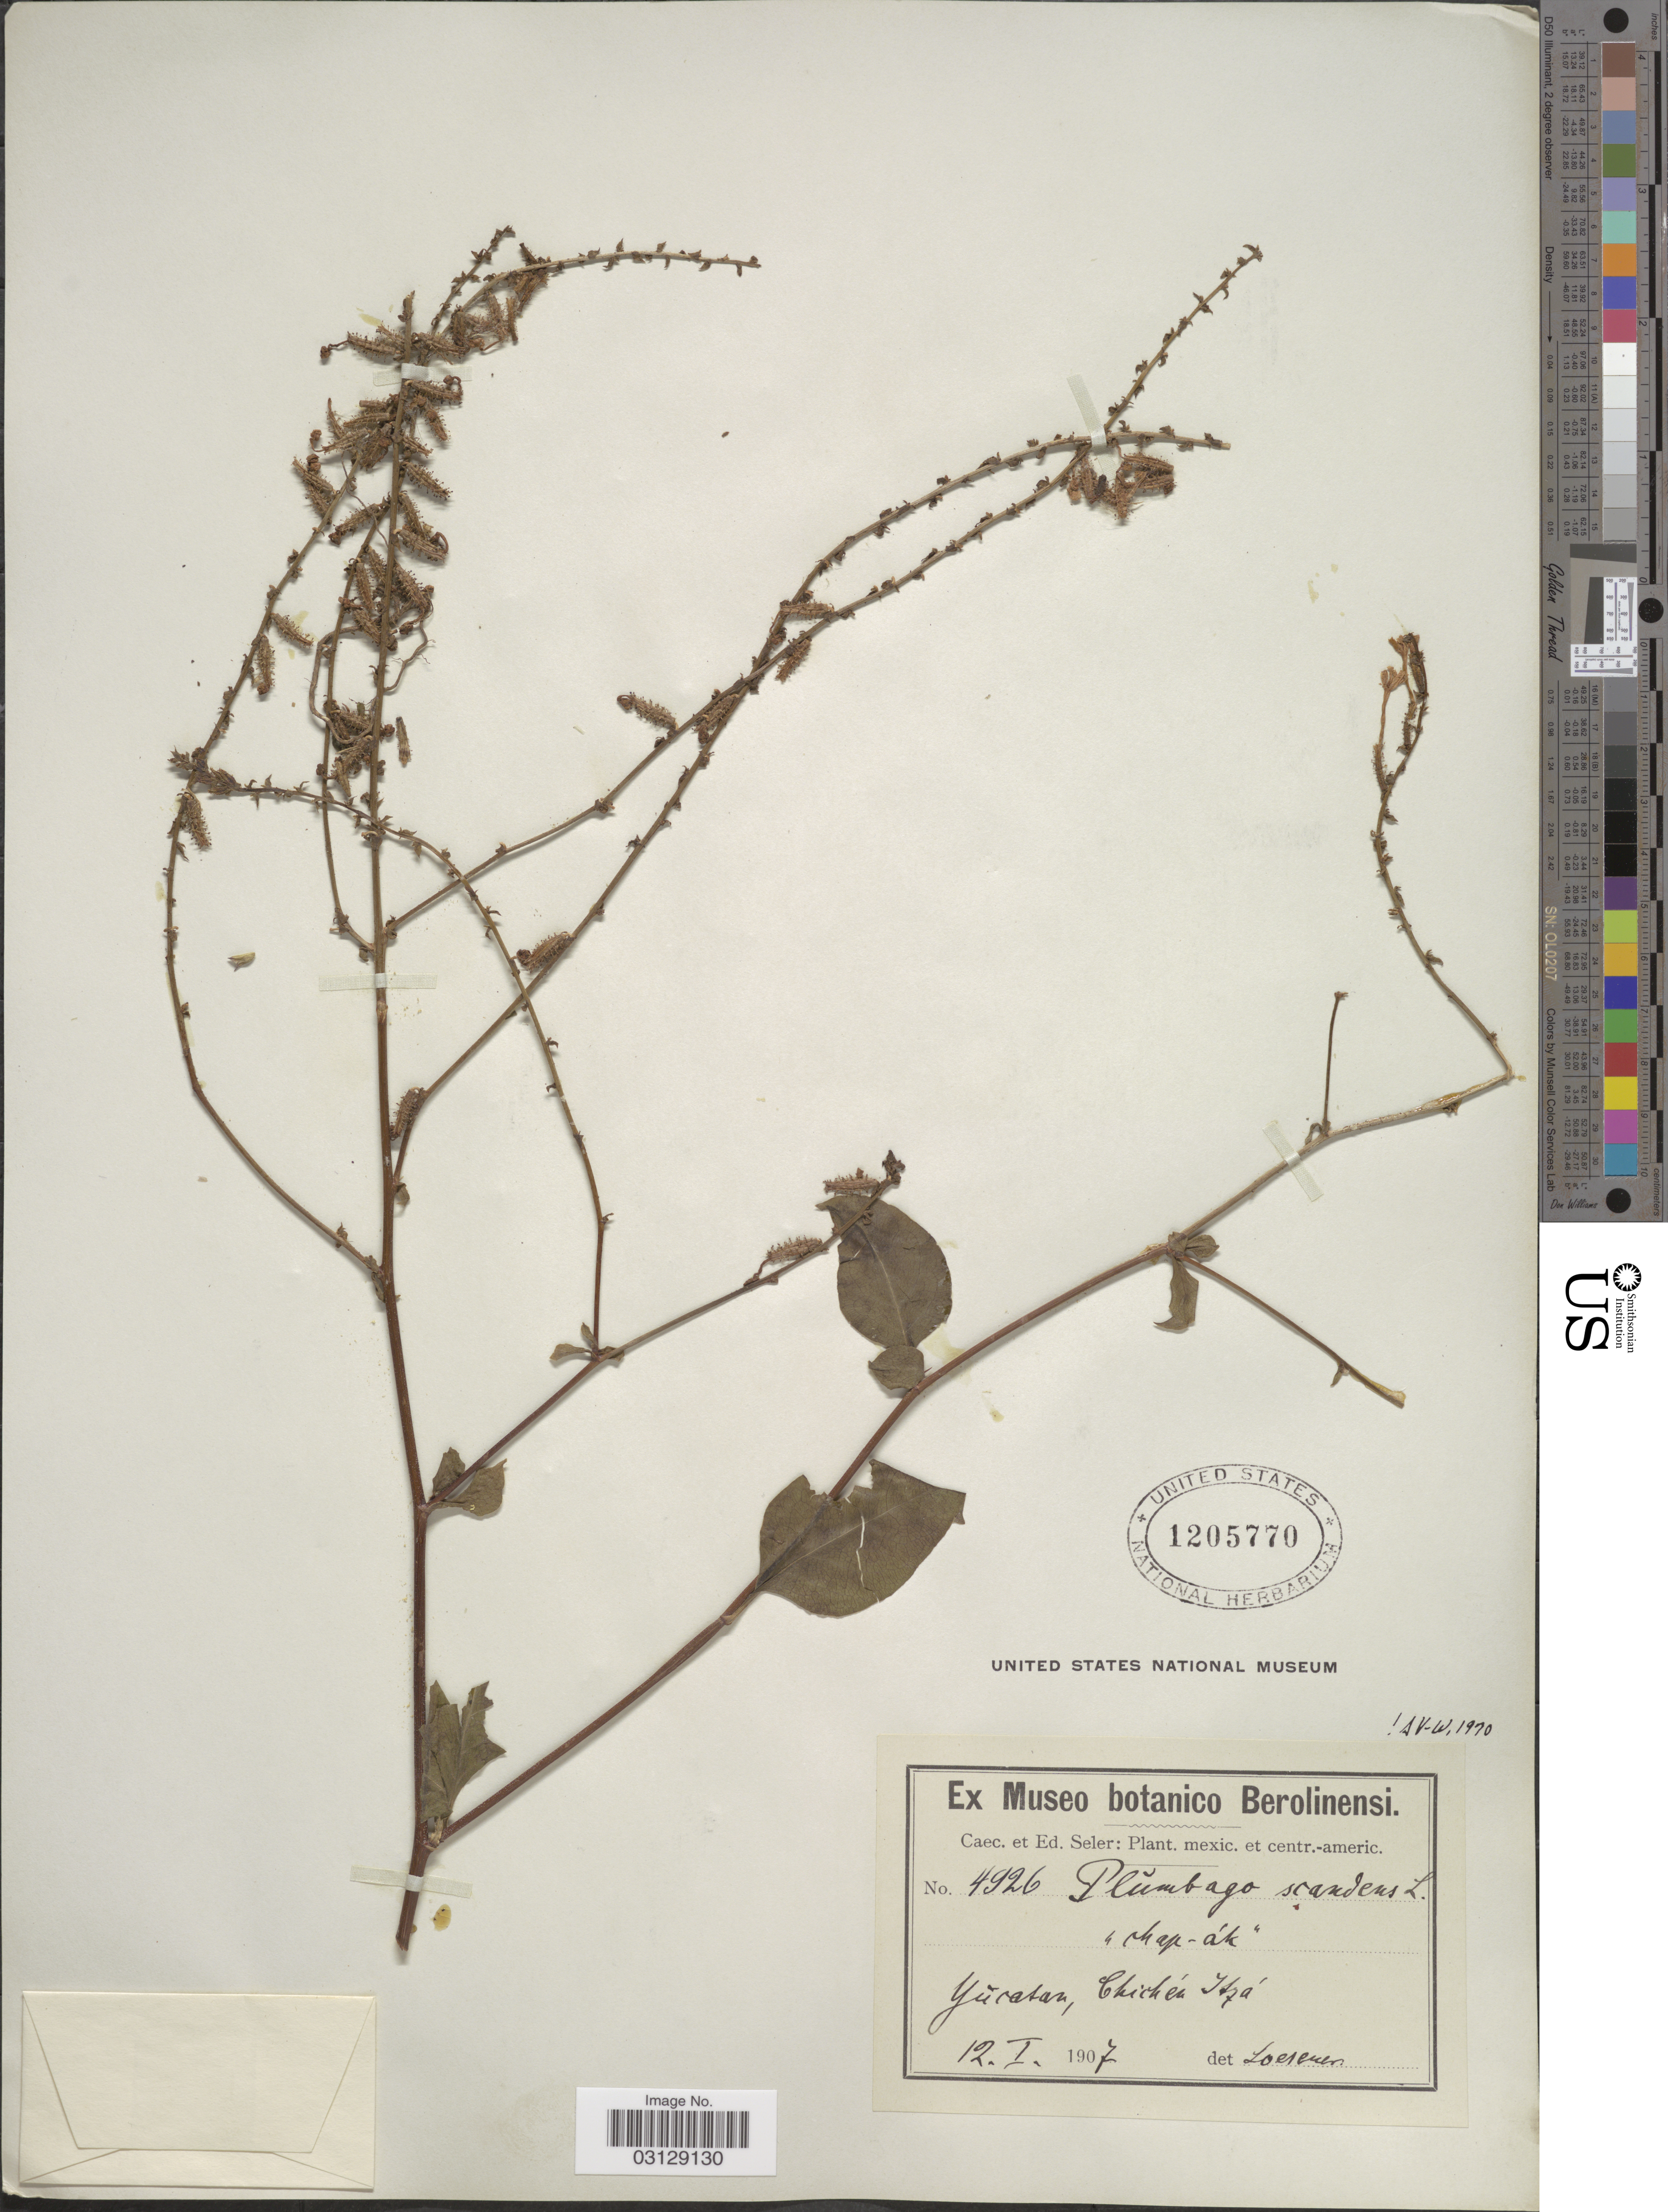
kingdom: Plantae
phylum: Tracheophyta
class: Magnoliopsida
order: Caryophyllales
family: Plumbaginaceae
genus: Plumbago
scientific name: Plumbago scandens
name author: L.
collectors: C. Seler & E. G. Seler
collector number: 4926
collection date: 1907-01-12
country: Mexico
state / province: Yucatán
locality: Chichén Itzá.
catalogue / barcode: US 1205770